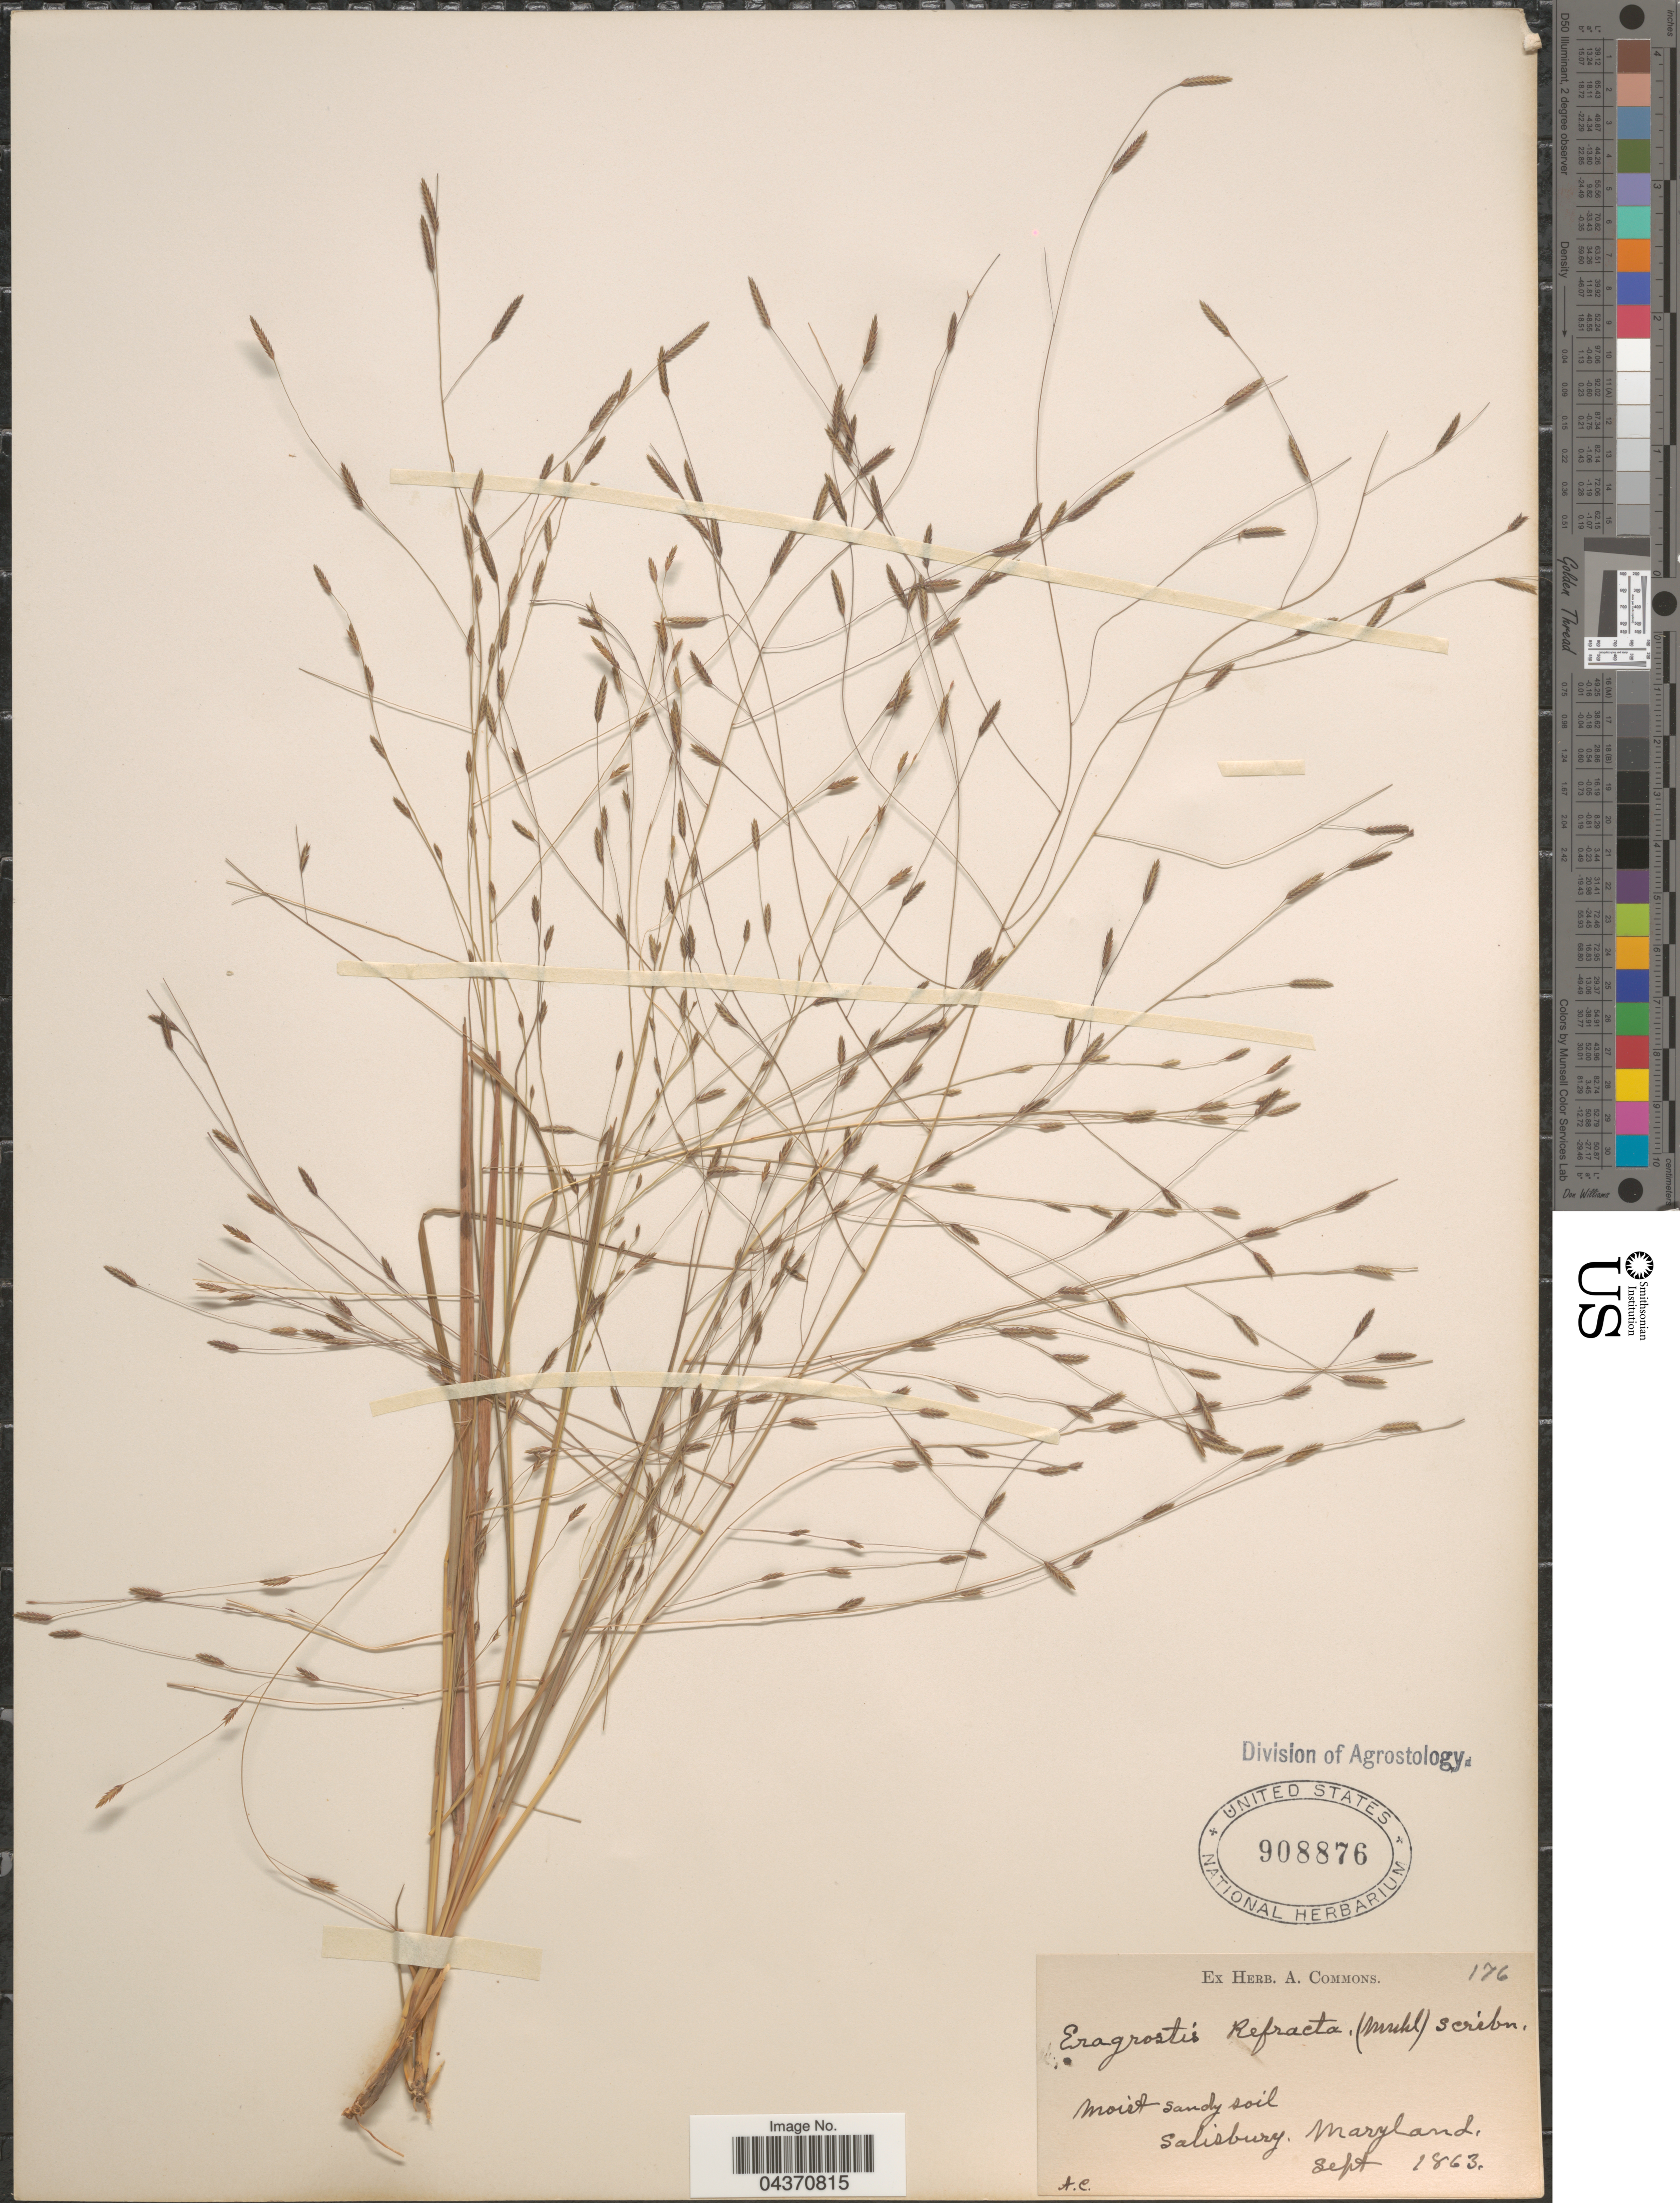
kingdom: Plantae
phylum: Tracheophyta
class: Liliopsida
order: Poales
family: Poaceae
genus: Eragrostis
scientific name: Eragrostis refracta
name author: (Muhl.) Scribn.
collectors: A. Commons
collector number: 176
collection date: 1863-09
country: United States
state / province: Maryland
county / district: Wicomico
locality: Salisbury.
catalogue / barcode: US 908876